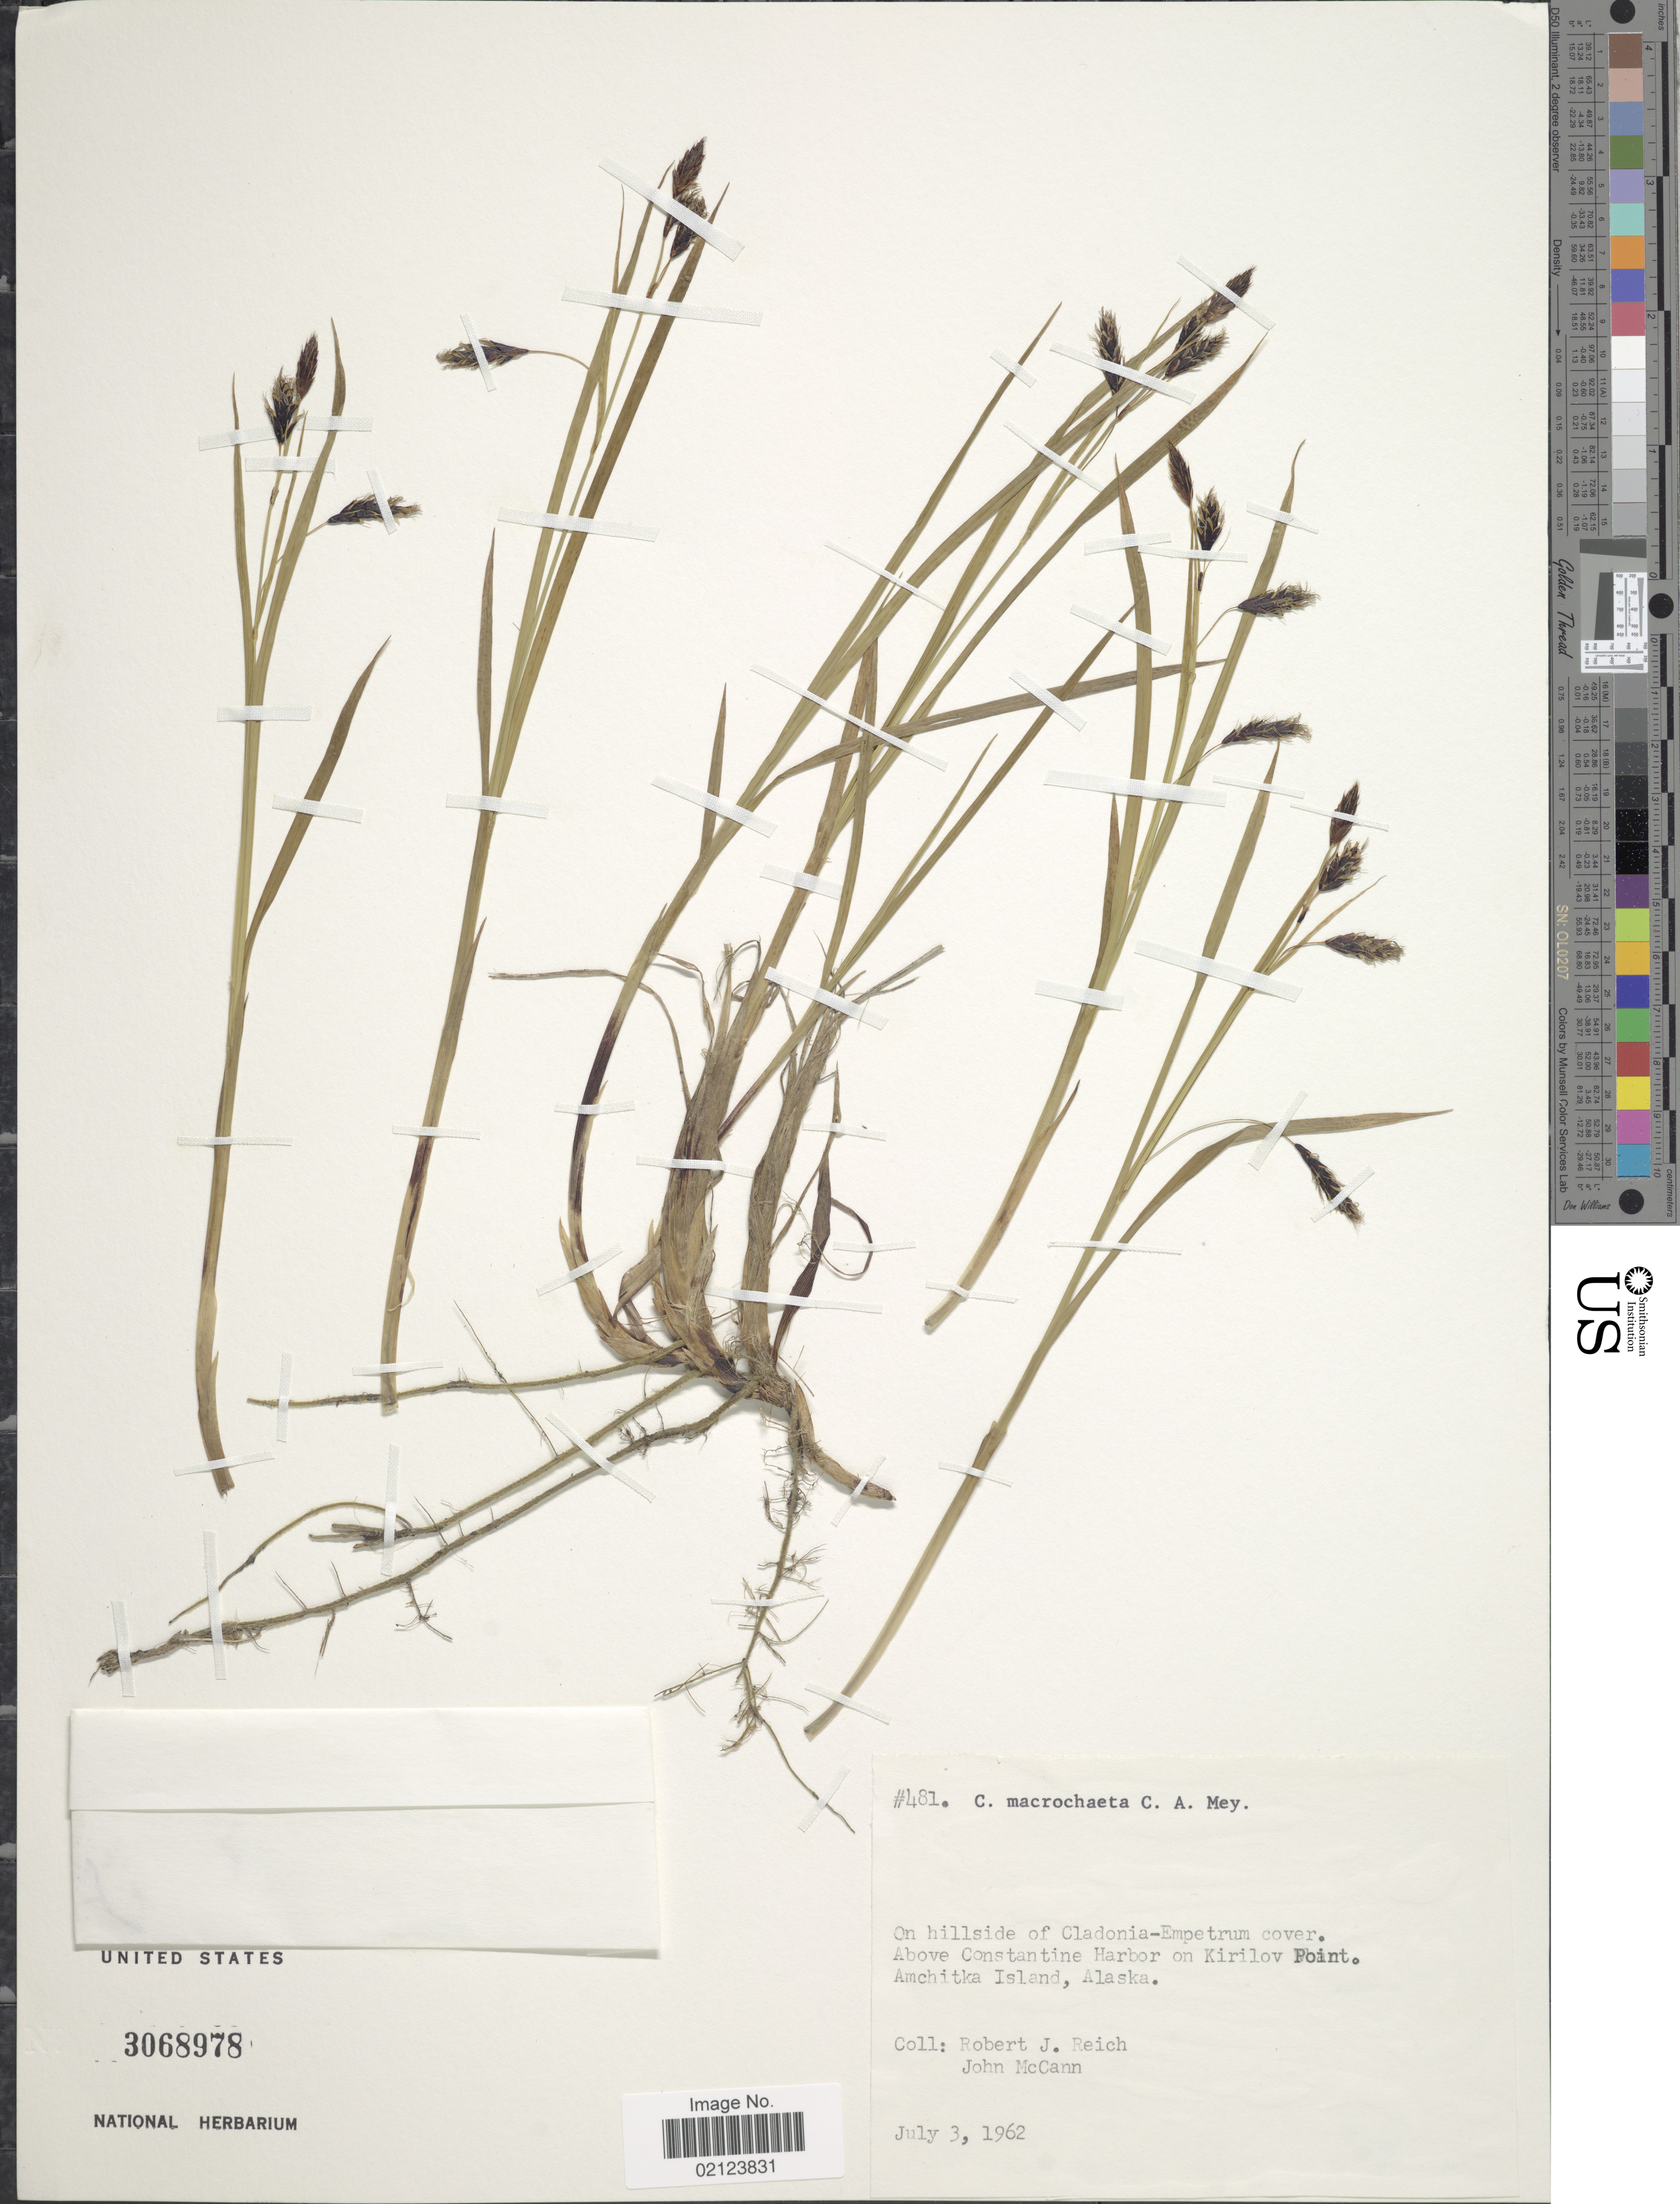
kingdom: Plantae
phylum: Tracheophyta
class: Liliopsida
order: Poales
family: Cyperaceae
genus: Carex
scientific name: Carex macrochaeta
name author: C.A. Mey.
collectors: R. Reich & J. McCann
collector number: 481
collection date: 1962-07-03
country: United States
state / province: Alaska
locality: Above Constatine Harbor on Kirilov Point. Amchitka Island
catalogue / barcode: US 3068978